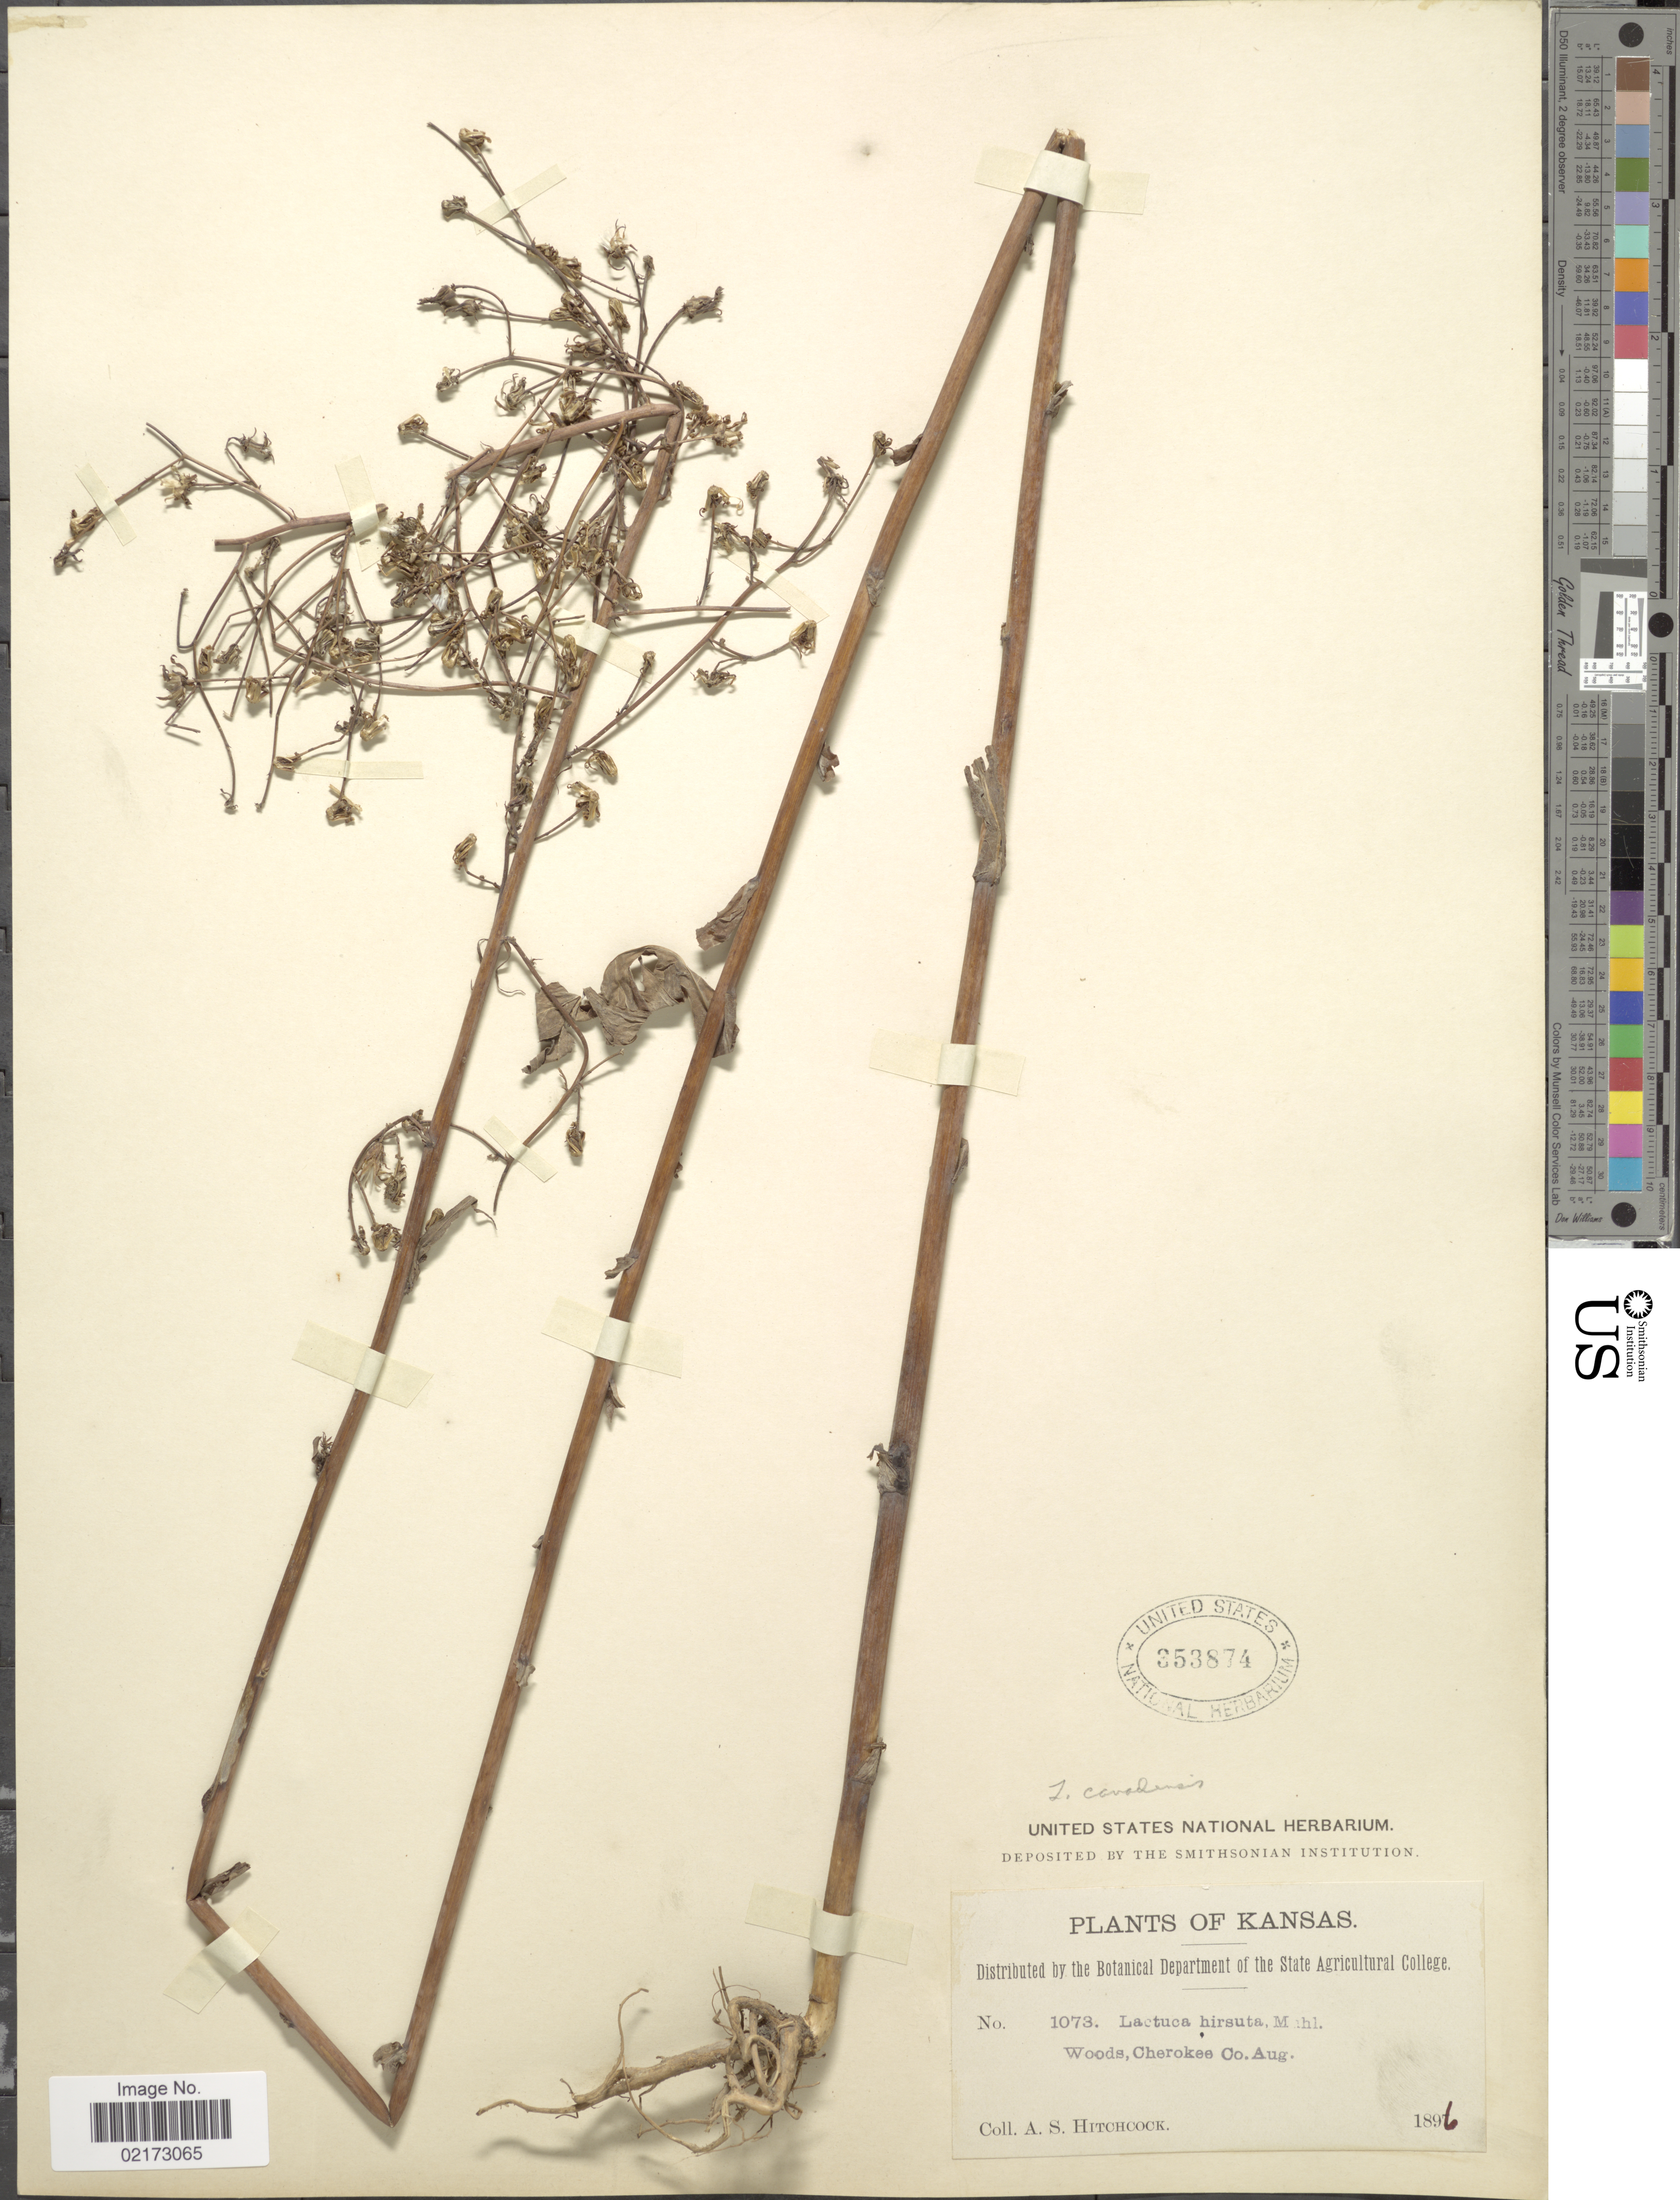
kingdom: Plantae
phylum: Tracheophyta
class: Magnoliopsida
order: Asterales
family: Asteraceae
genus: Lactuca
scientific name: Lactuca canadensis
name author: L.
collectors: A. S. Hitchcock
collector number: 1073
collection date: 1896-08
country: United States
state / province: Kansas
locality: Cherokee Co.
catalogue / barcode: US 353874